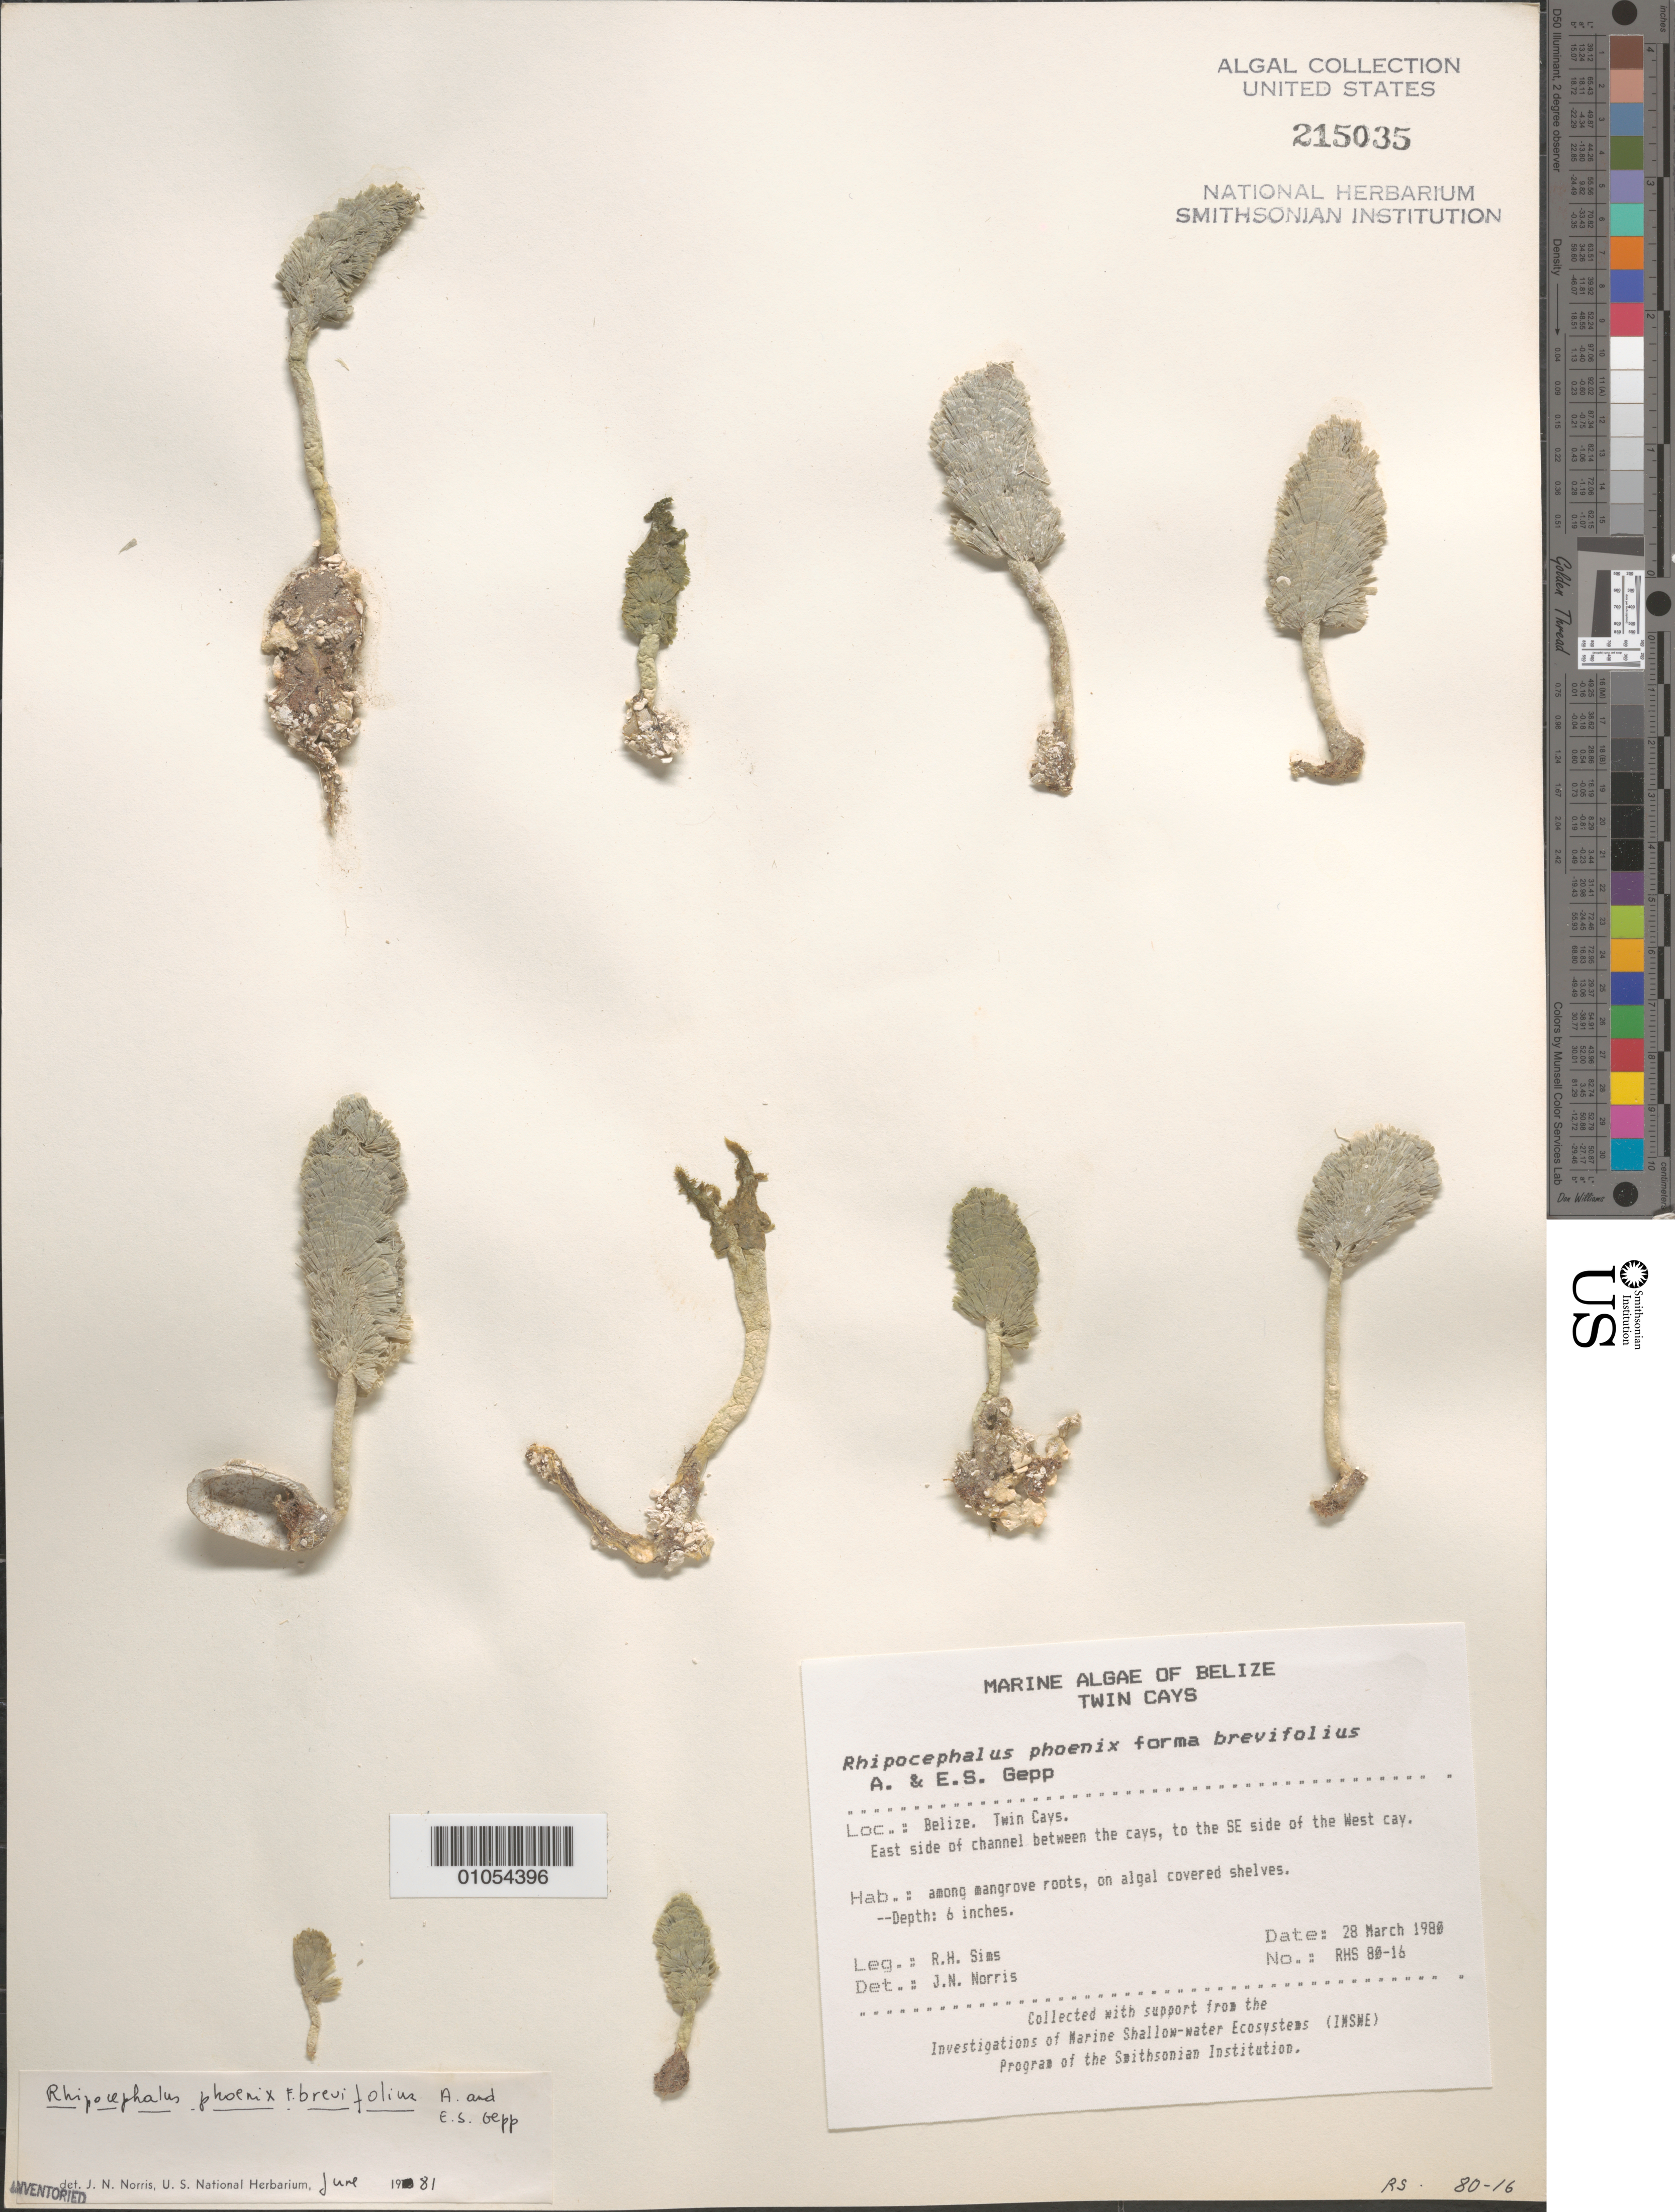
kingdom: Plantae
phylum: Chlorophyta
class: Ulvophyceae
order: Bryopsidales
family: Udoteaceae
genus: Rhipocephalus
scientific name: Rhipocephalus phoenix f. brevifolius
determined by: Norris, James N.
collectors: R. H. Sims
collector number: RHS 80-16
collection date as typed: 28 Mar 1980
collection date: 1980-03-28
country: Belize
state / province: Stann Creek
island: West Cay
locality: East side of channel between Twin Cays, to southeast side of West Cay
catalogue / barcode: US 215035